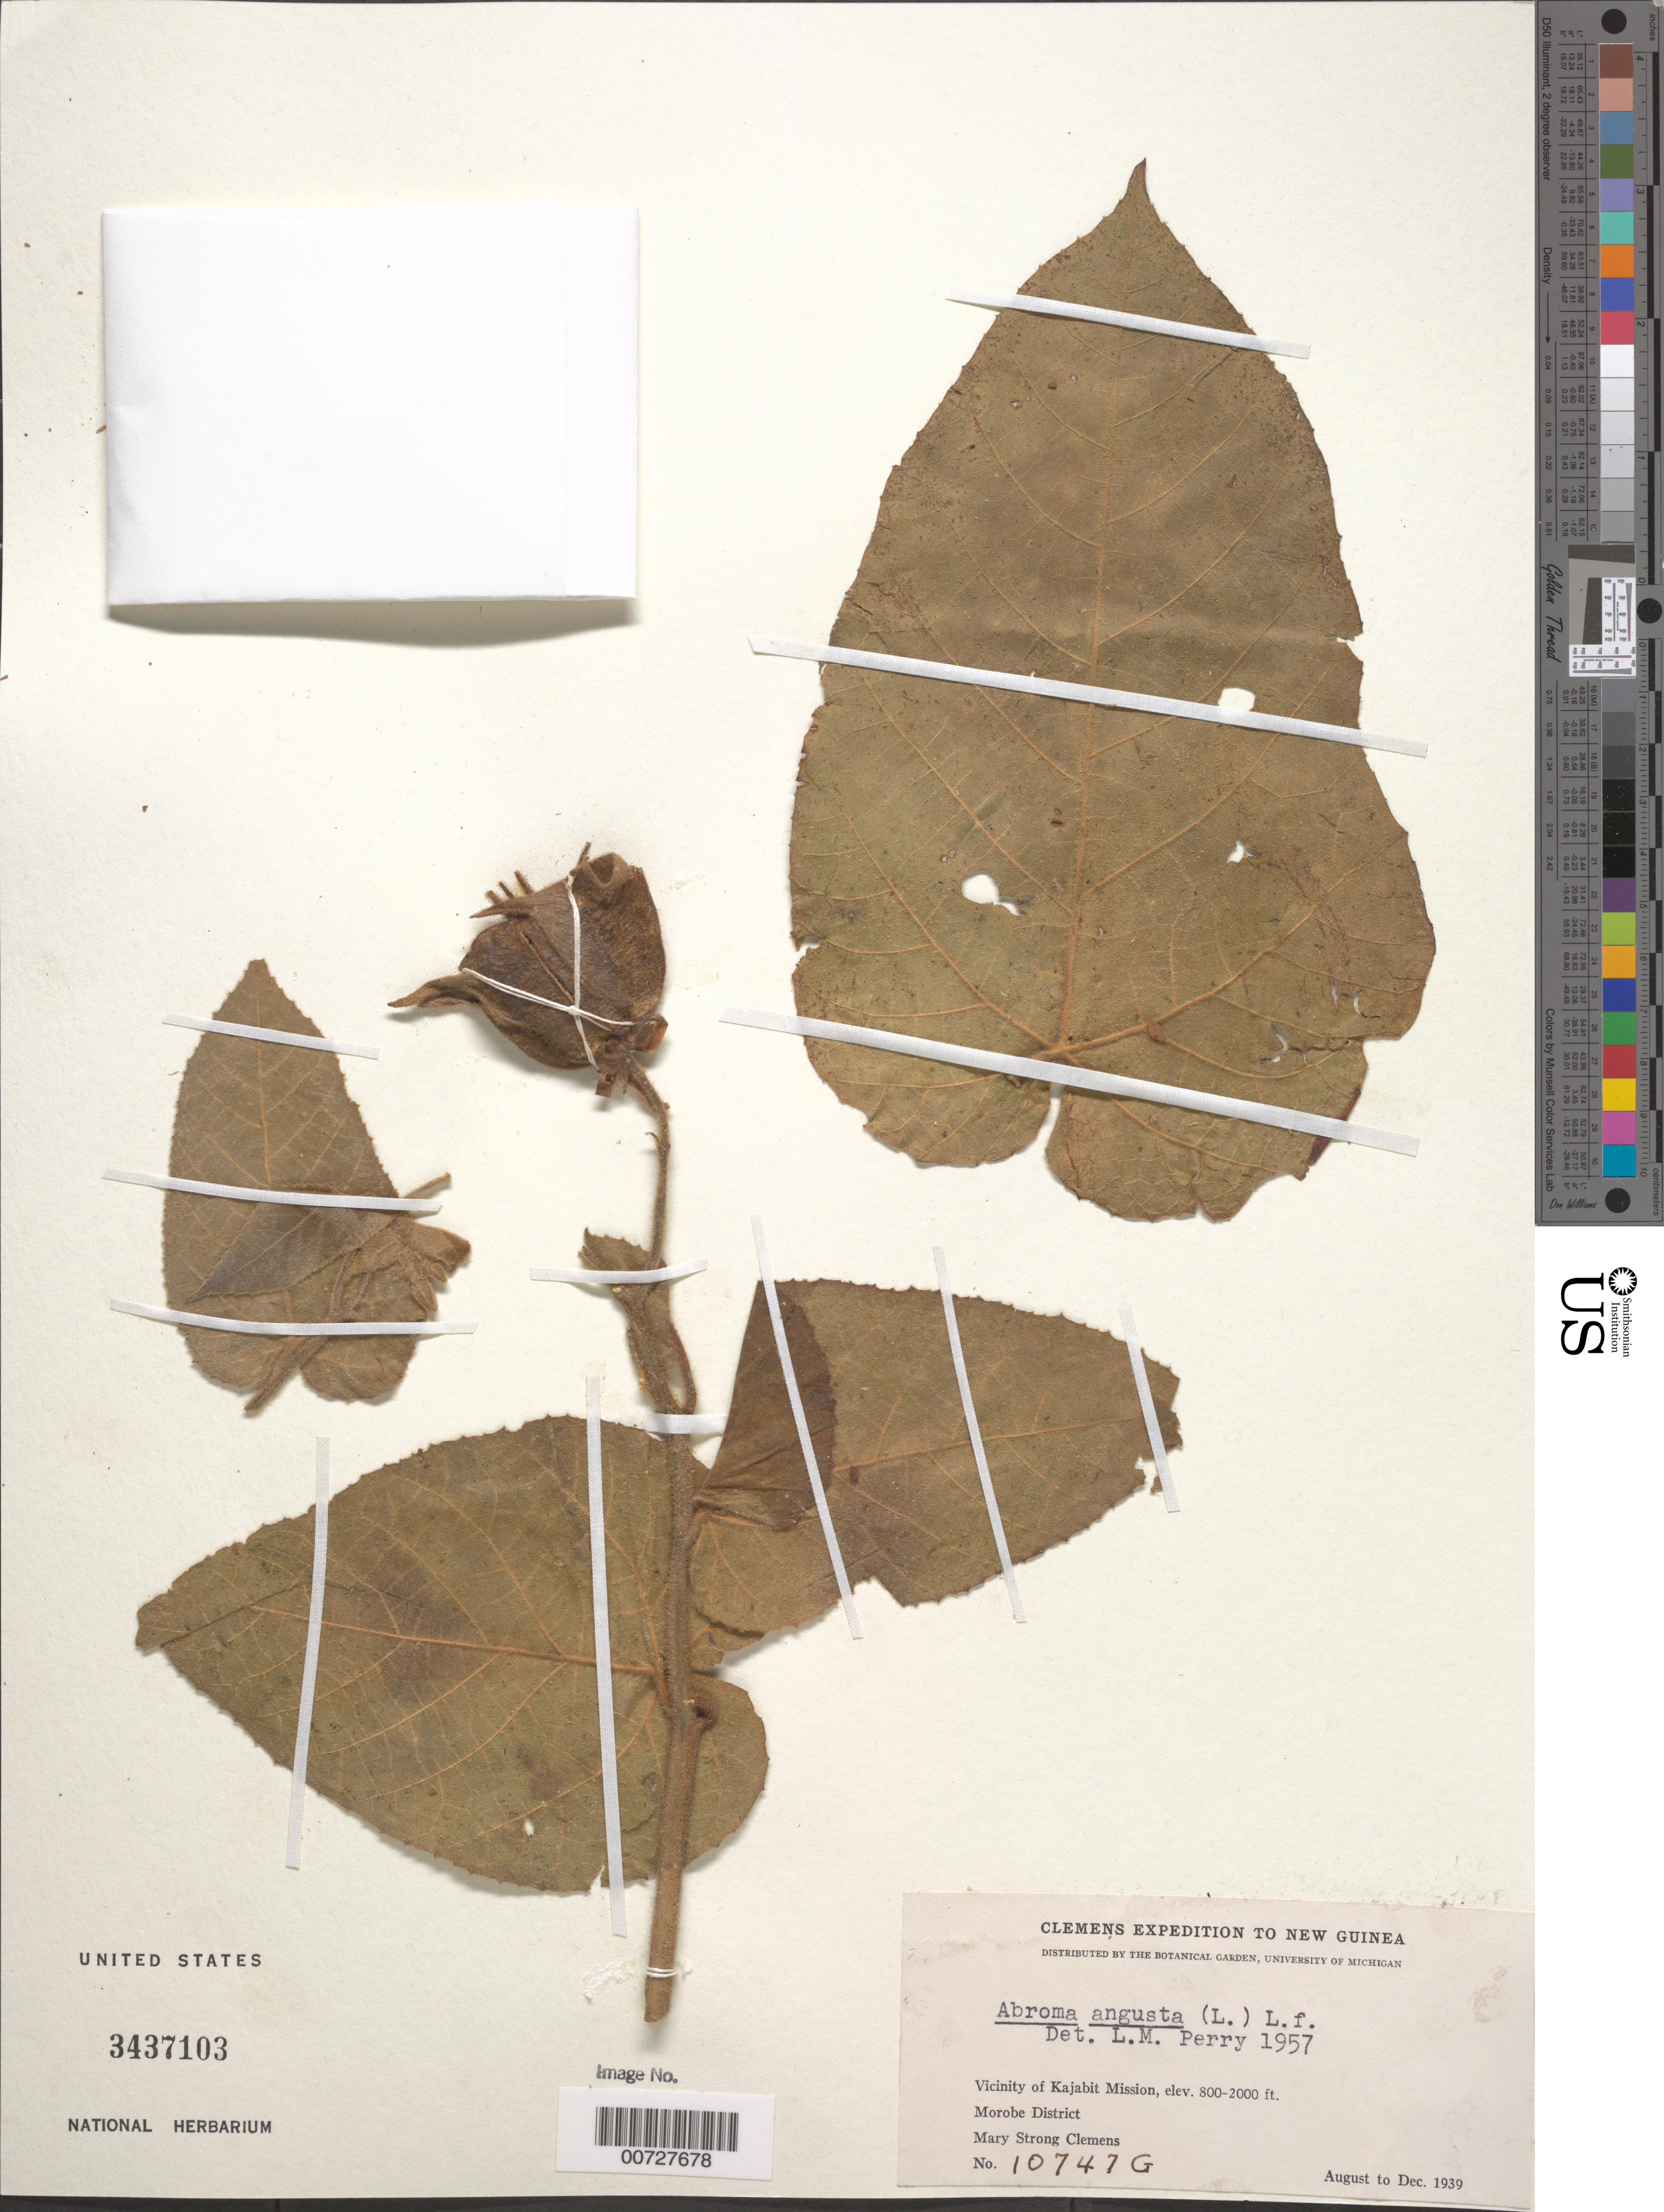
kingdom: Plantae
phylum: Tracheophyta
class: Magnoliopsida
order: Malvales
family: Malvaceae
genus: Abroma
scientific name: Abroma augusta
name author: (L.) L. f.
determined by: Perry, L. M.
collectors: M. S. Clemens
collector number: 10747G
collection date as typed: Aug 1939 to -- Dec 1939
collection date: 1939-08/1939-12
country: Papua New Guinea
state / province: Morobe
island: New Guinea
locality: Vicinity of Kajabit Mission.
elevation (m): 244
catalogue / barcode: US 3437103